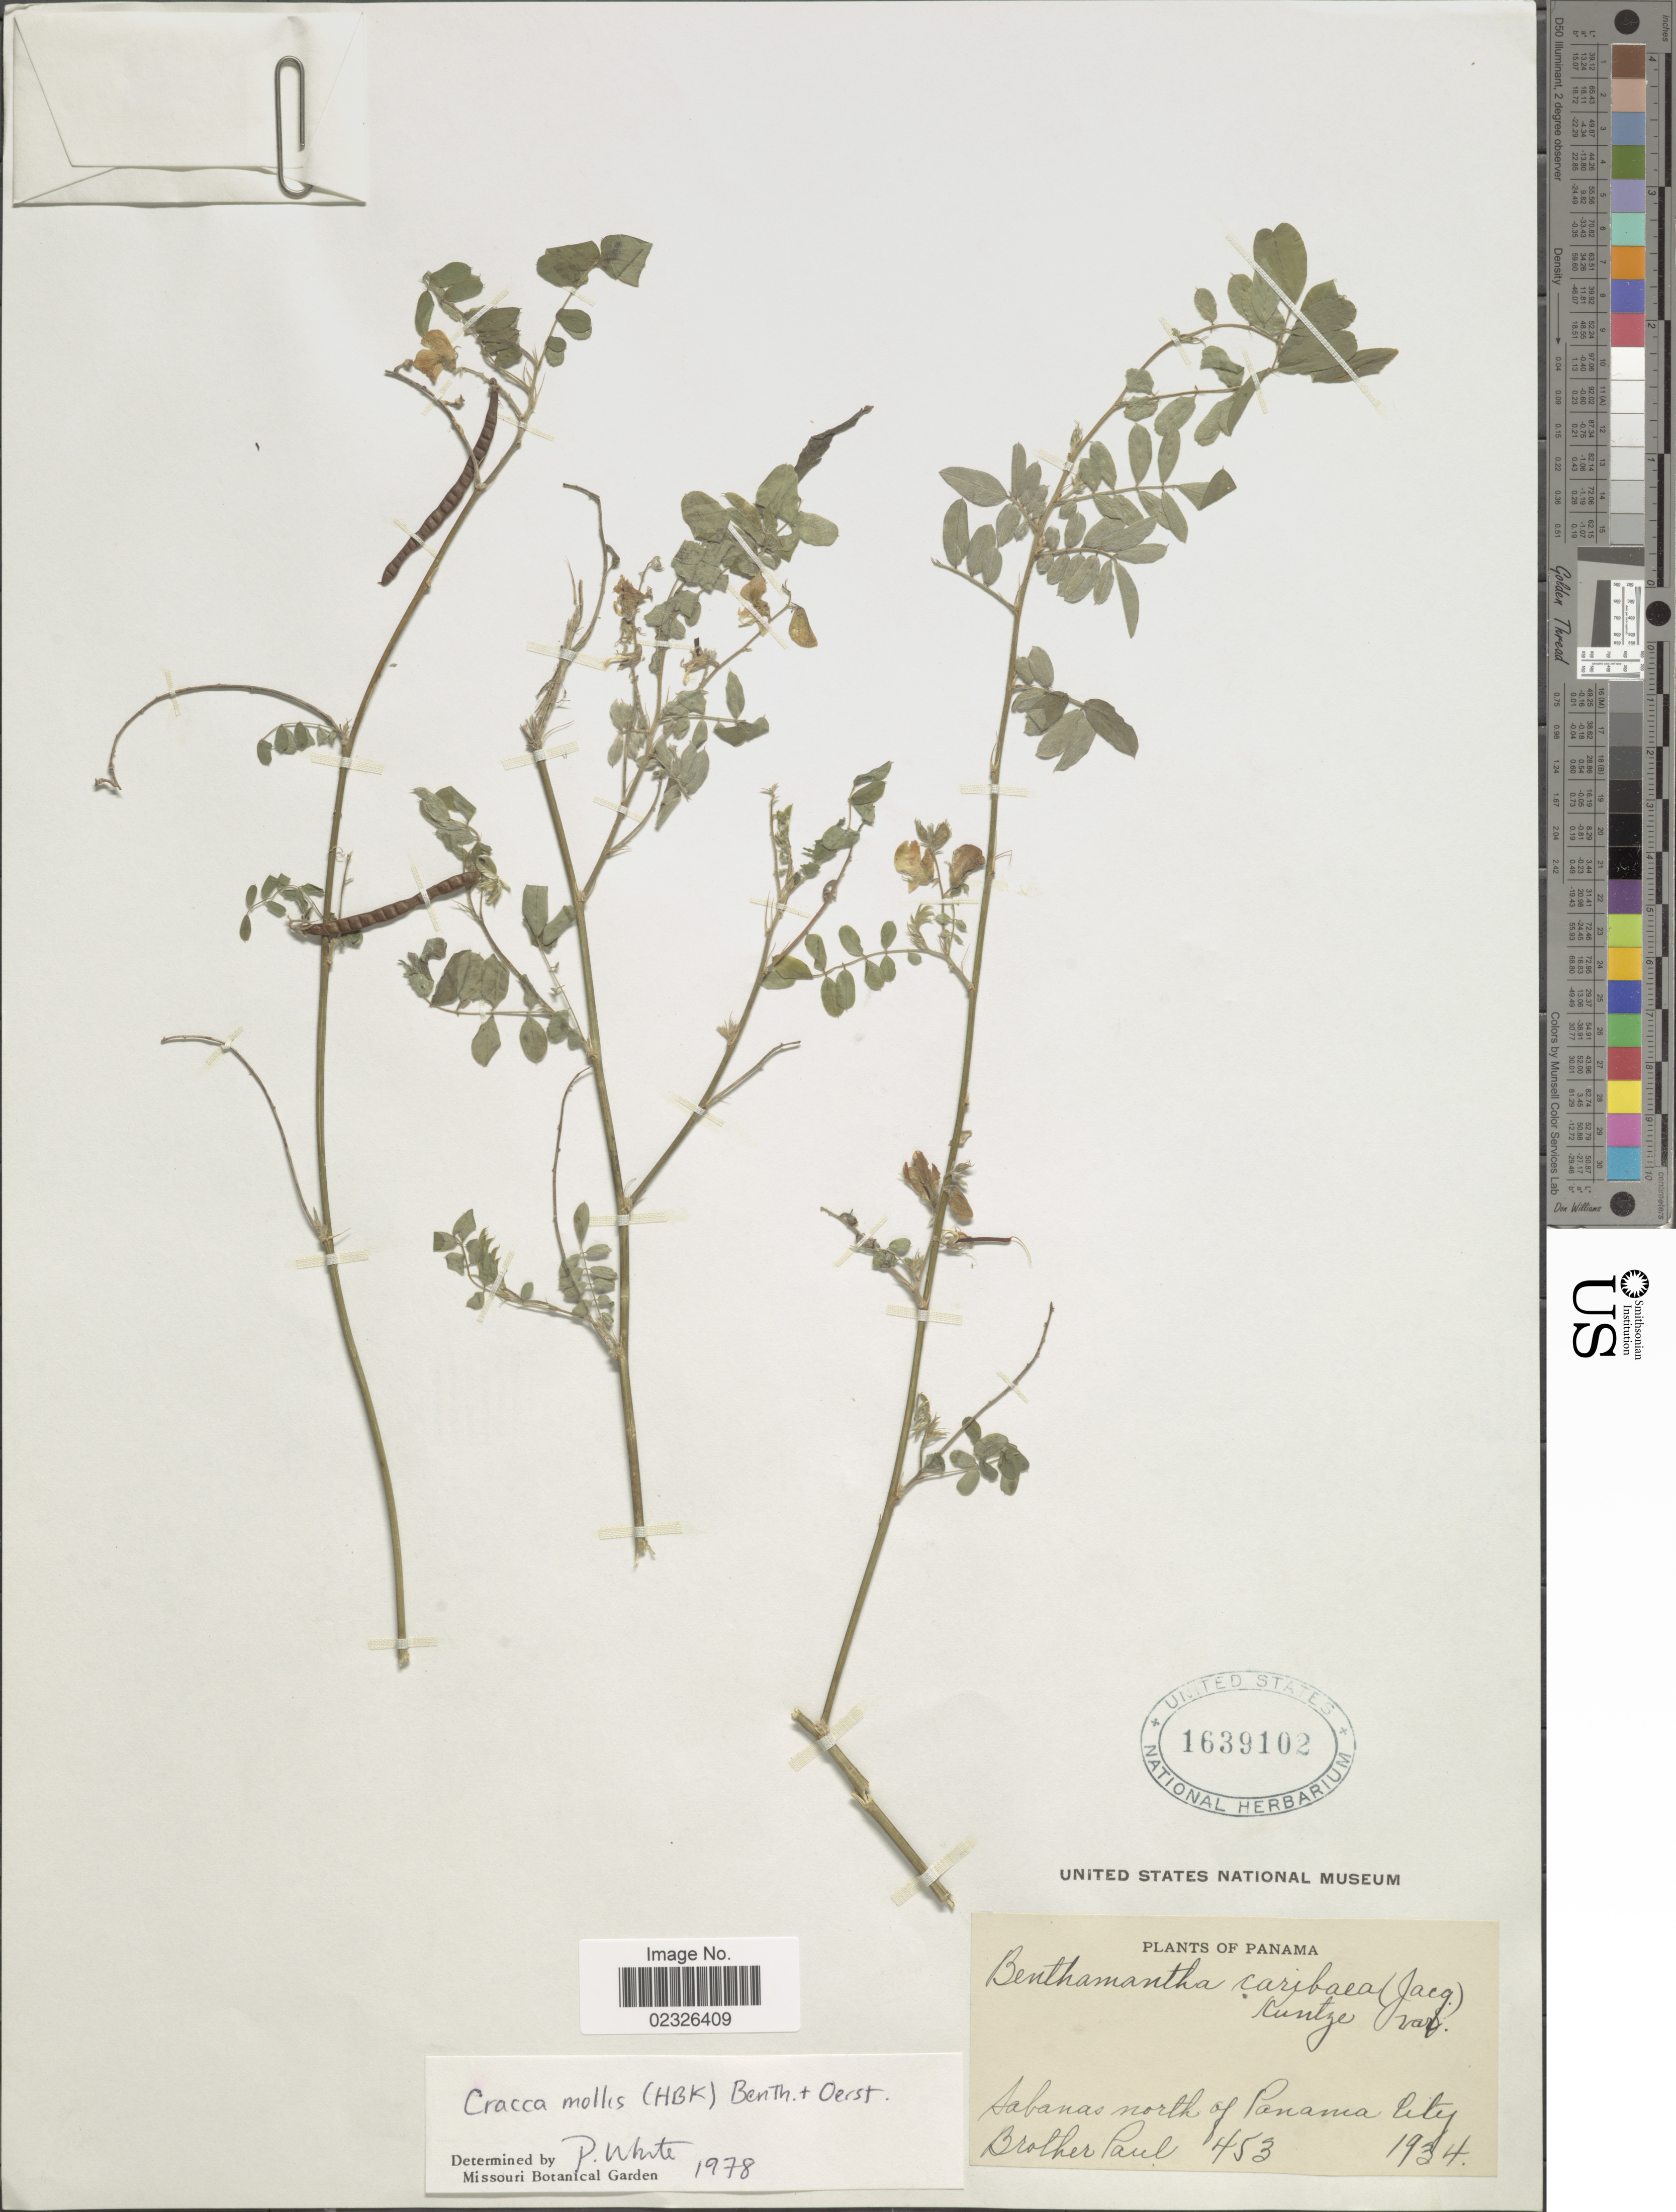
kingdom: Plantae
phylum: Tracheophyta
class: Magnoliopsida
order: Fabales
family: Fabaceae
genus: Coursetia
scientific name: Coursetia caribaea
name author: (Jacq.) Lavin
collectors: B. Paul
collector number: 453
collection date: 1934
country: Panama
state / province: Panamá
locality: Sabanas north of Panama City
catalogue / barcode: US 1639102